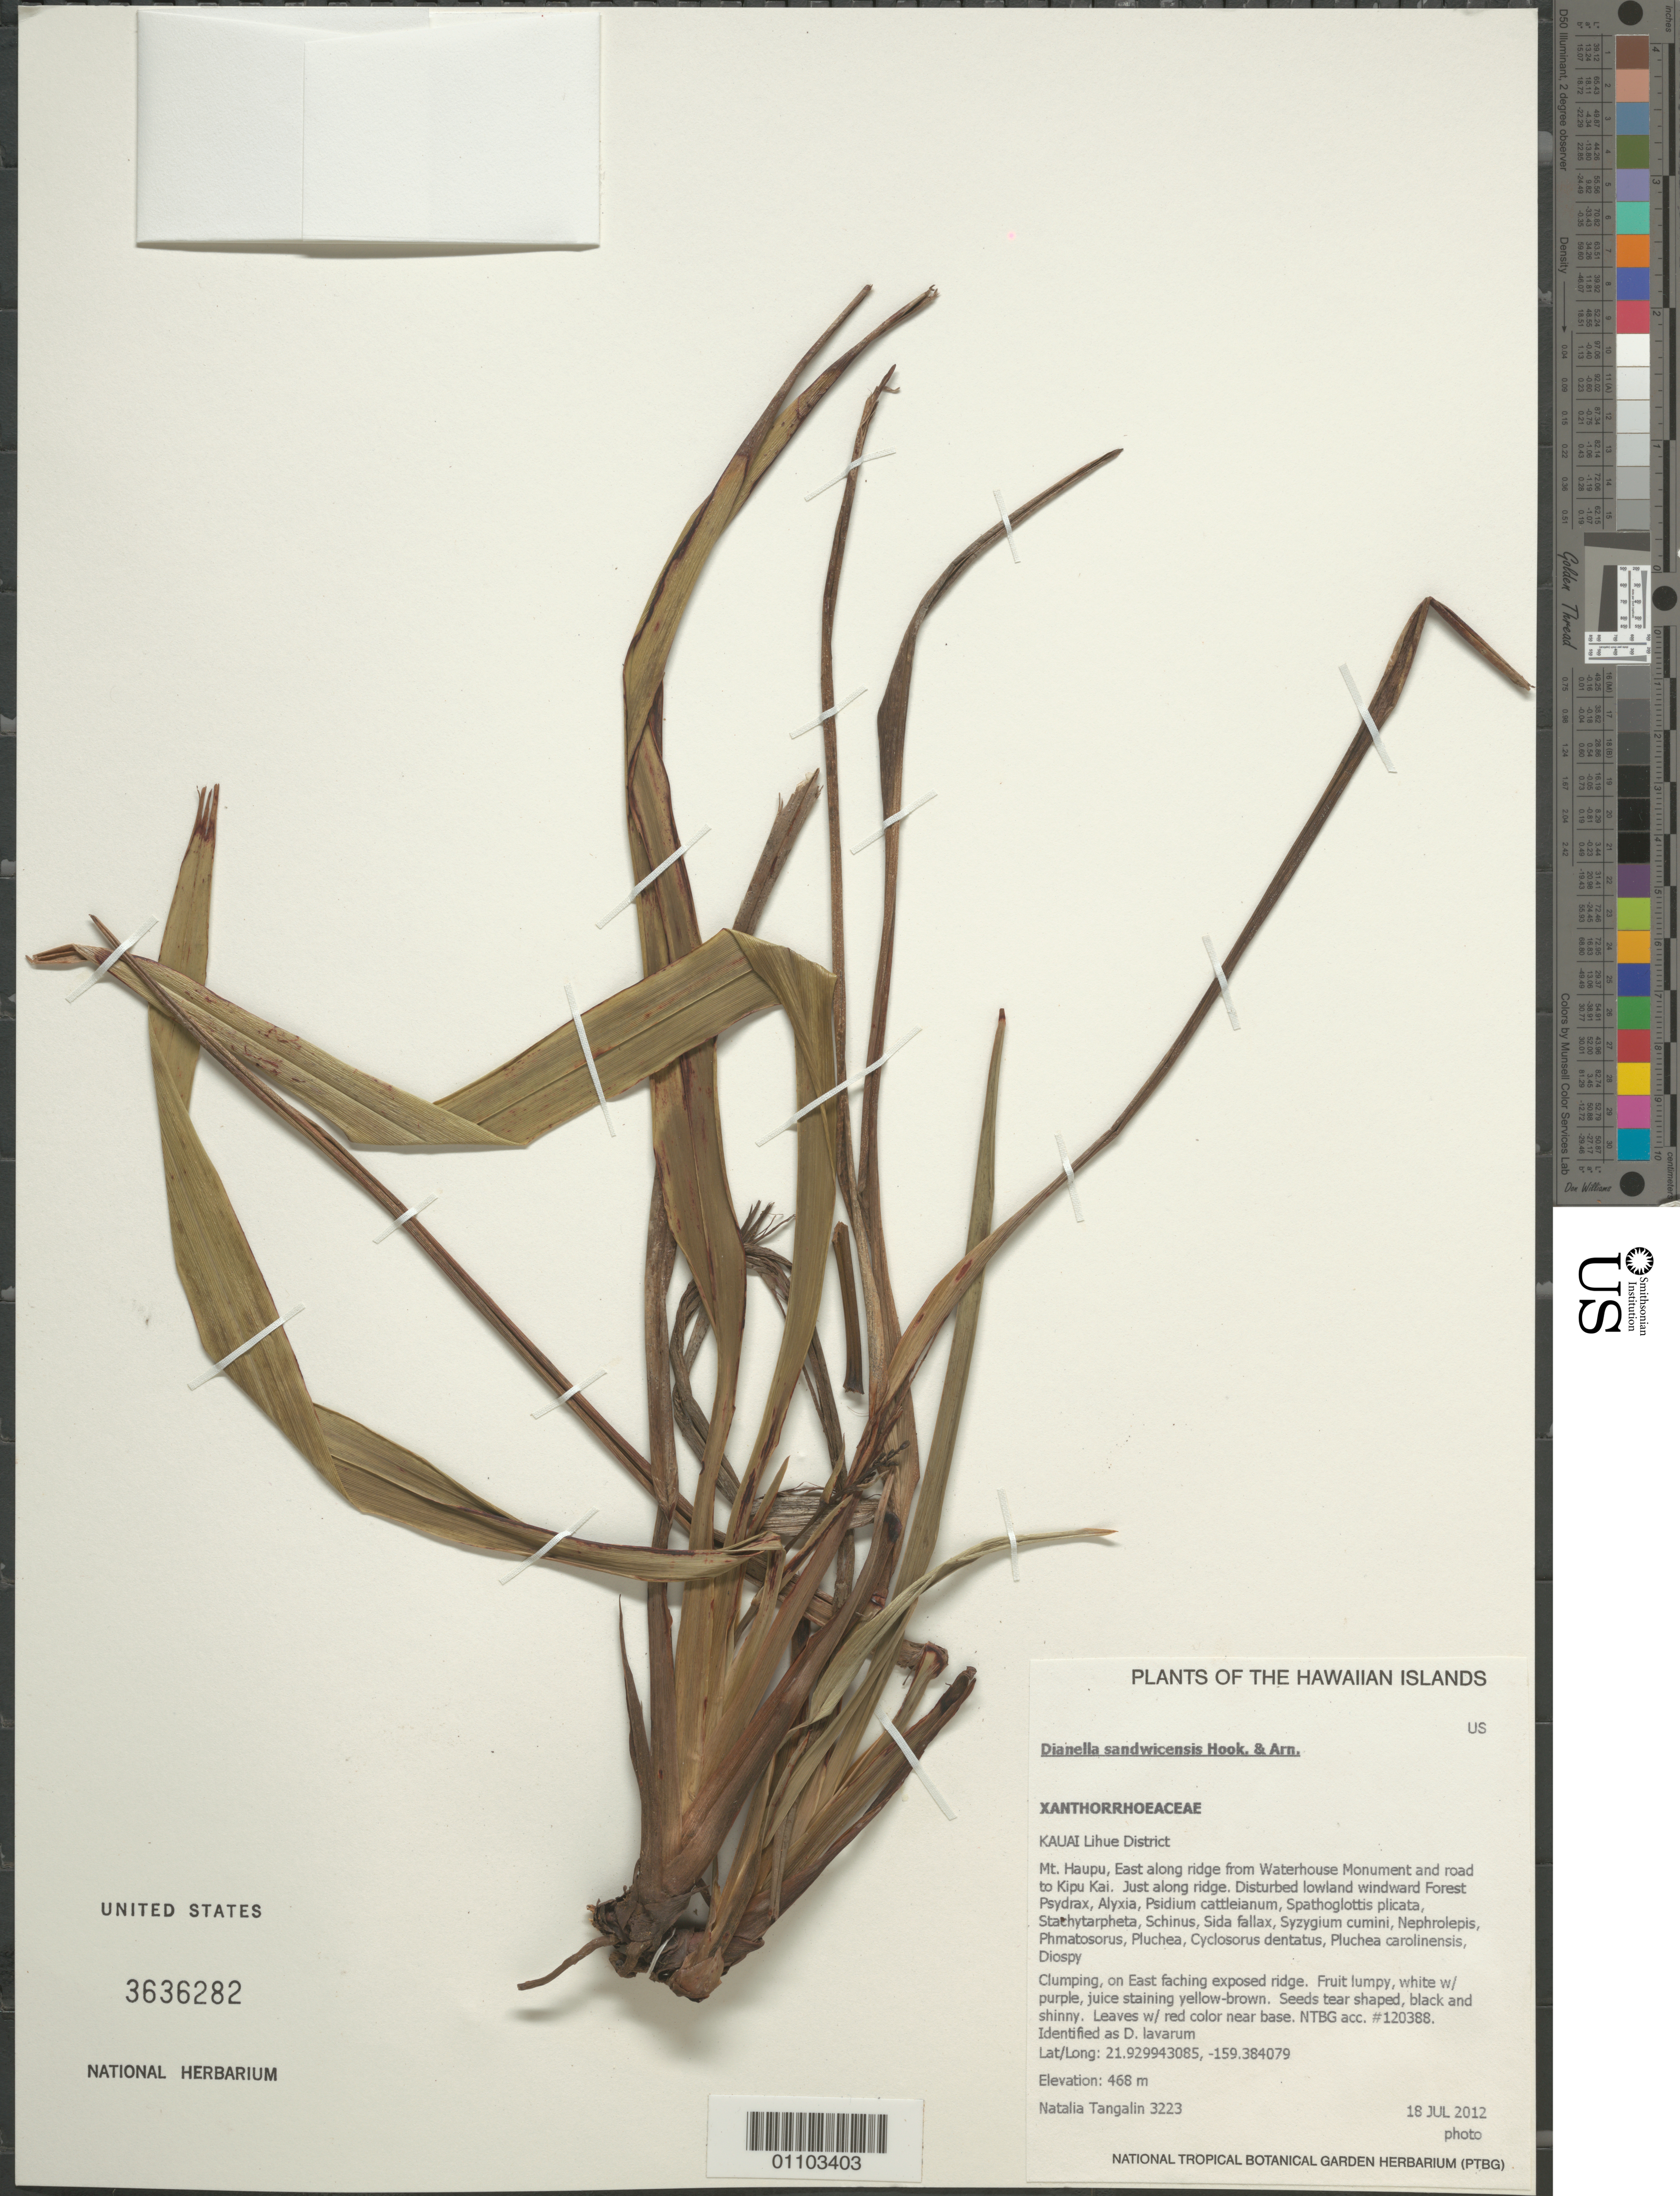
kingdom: Plantae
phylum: Tracheophyta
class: Liliopsida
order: Asparagales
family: Asphodelaceae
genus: Dianella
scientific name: Dianella sandwicensis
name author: Hook. & Arn.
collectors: N. Tangalin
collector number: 3223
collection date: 2012-07-18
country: United States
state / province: Hawaii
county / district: Kauai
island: Kaua'i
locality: Lihue District, Mt. Haupu , east along ridge from Waterhouse Monument and road to Kipu Kai.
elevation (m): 498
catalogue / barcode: US 3636282